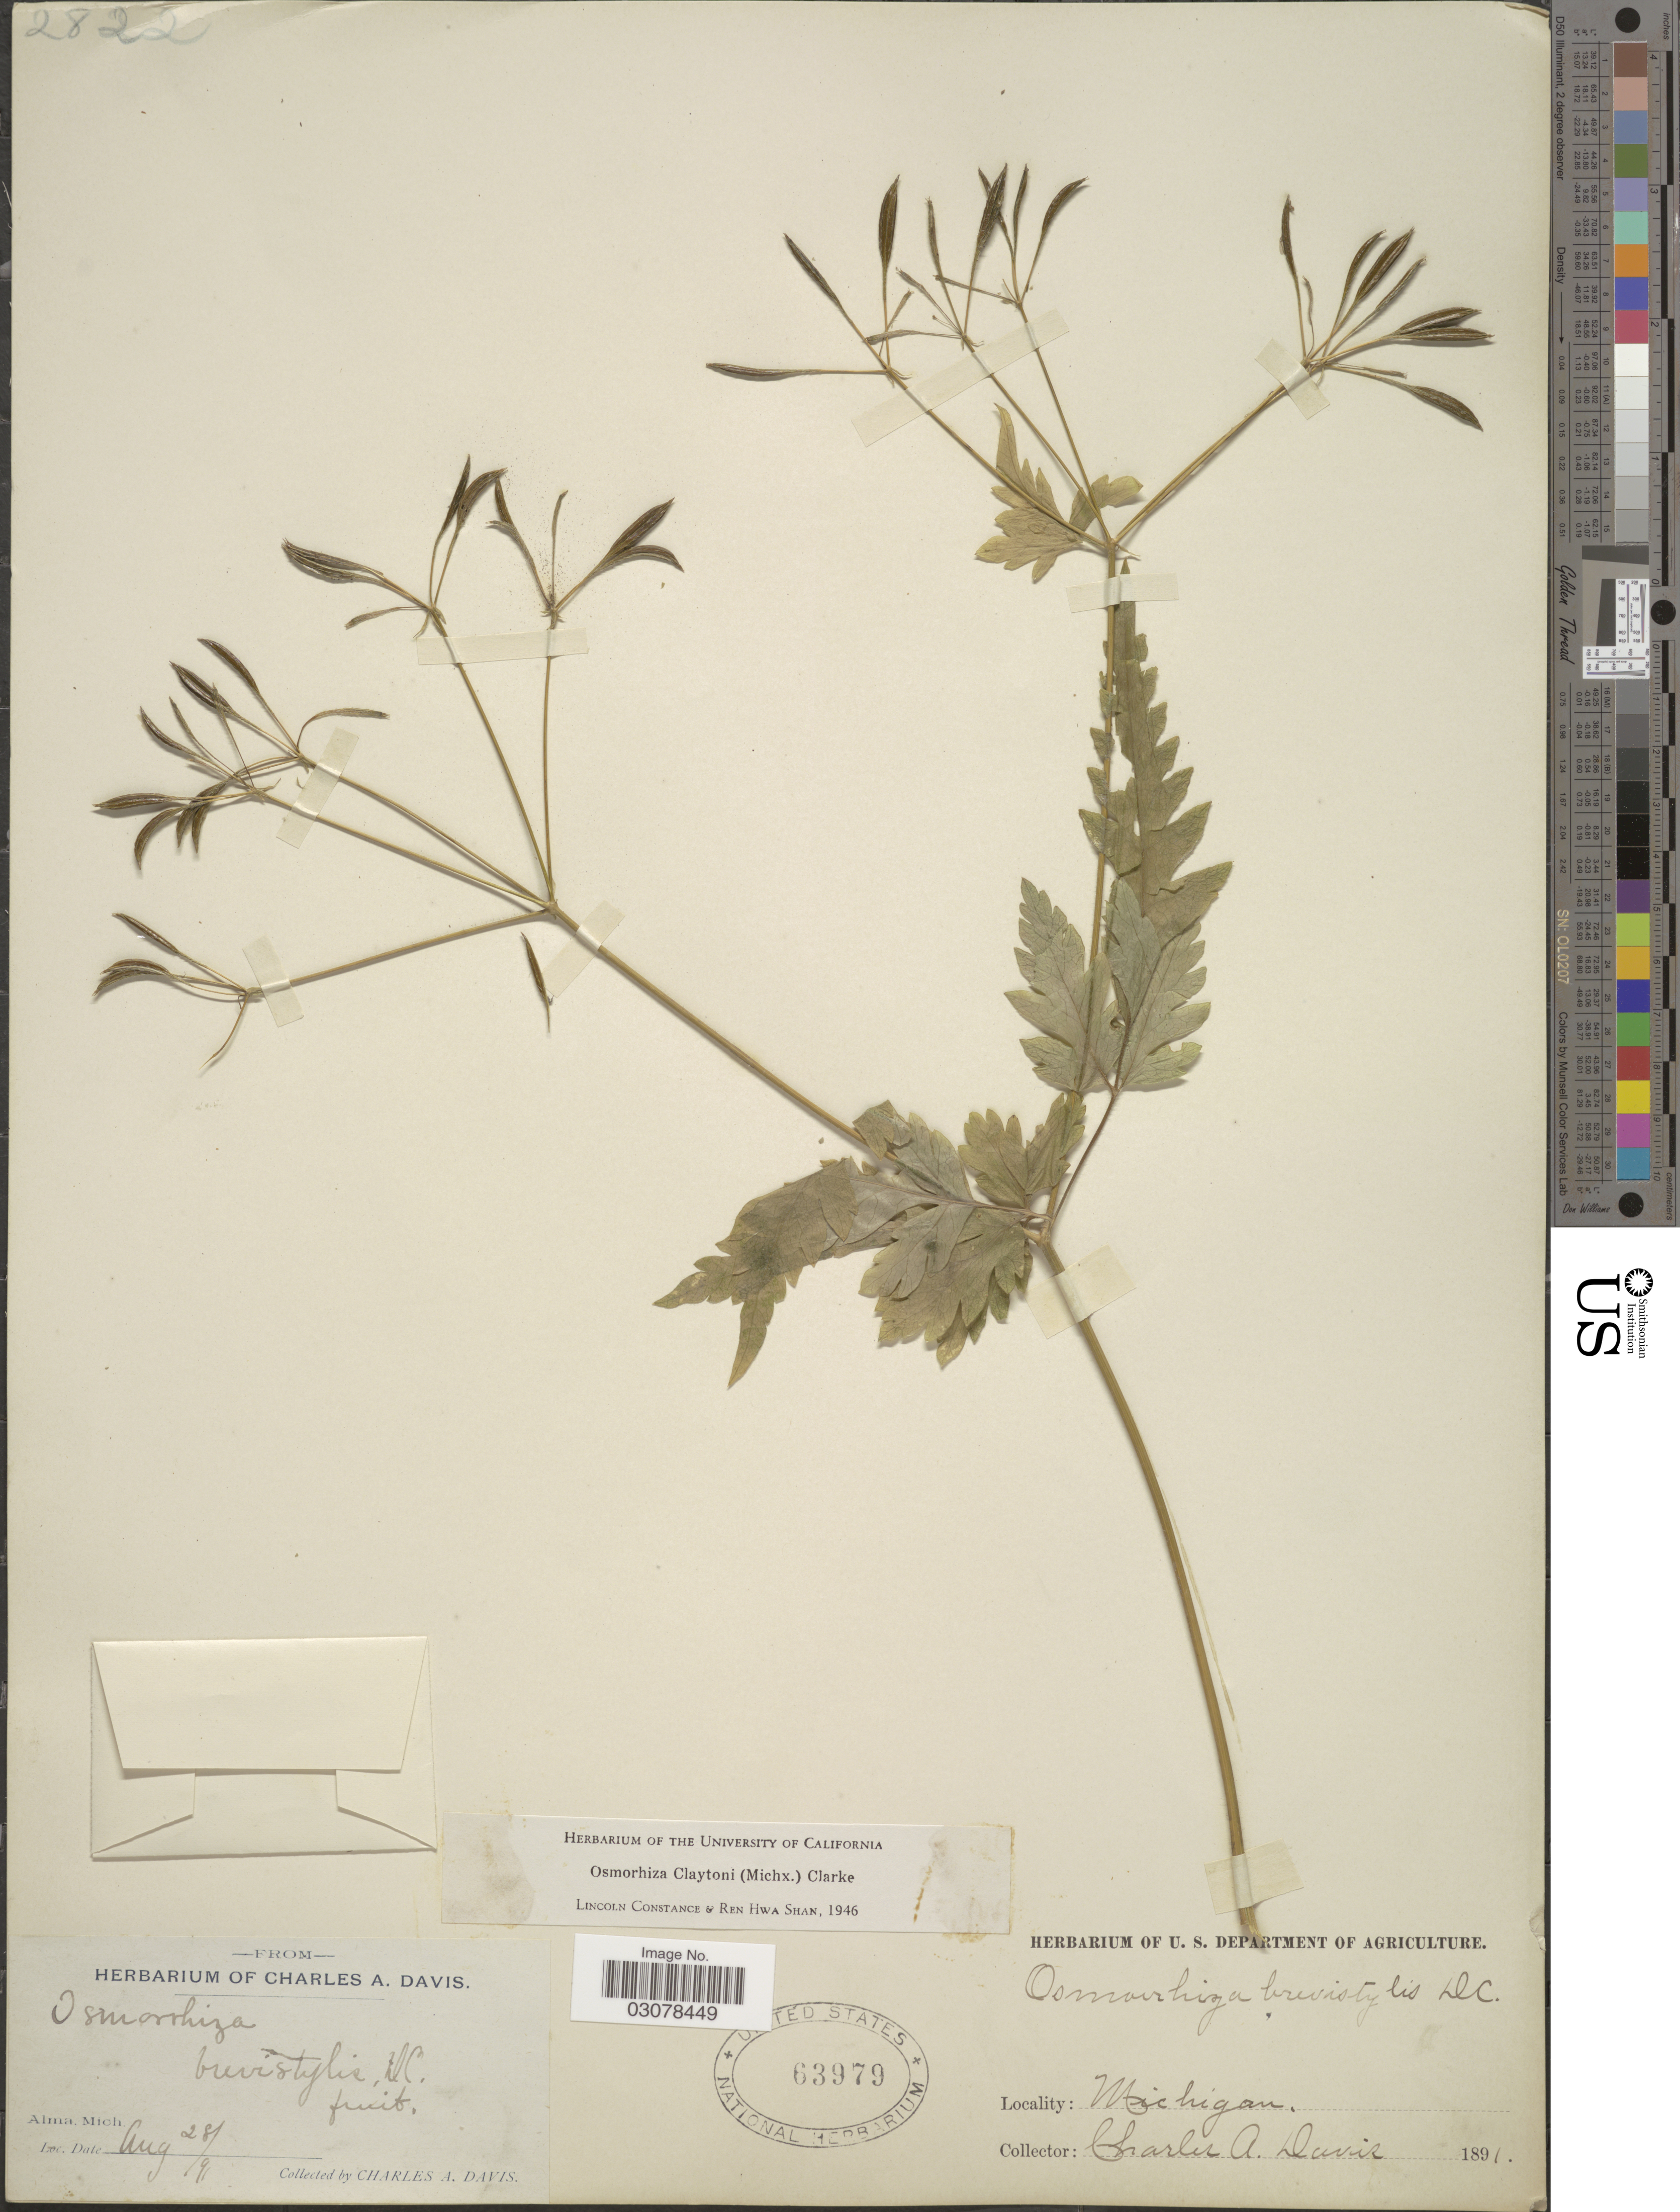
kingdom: Plantae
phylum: Tracheophyta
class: Magnoliopsida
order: Apiales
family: Apiaceae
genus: Osmorhiza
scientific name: Osmorhiza claytonii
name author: (Michx.) C.B. Clarke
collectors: C. Davis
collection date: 1891-08-28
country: United States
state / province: Michigan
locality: Alma, Mich.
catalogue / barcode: US 63979